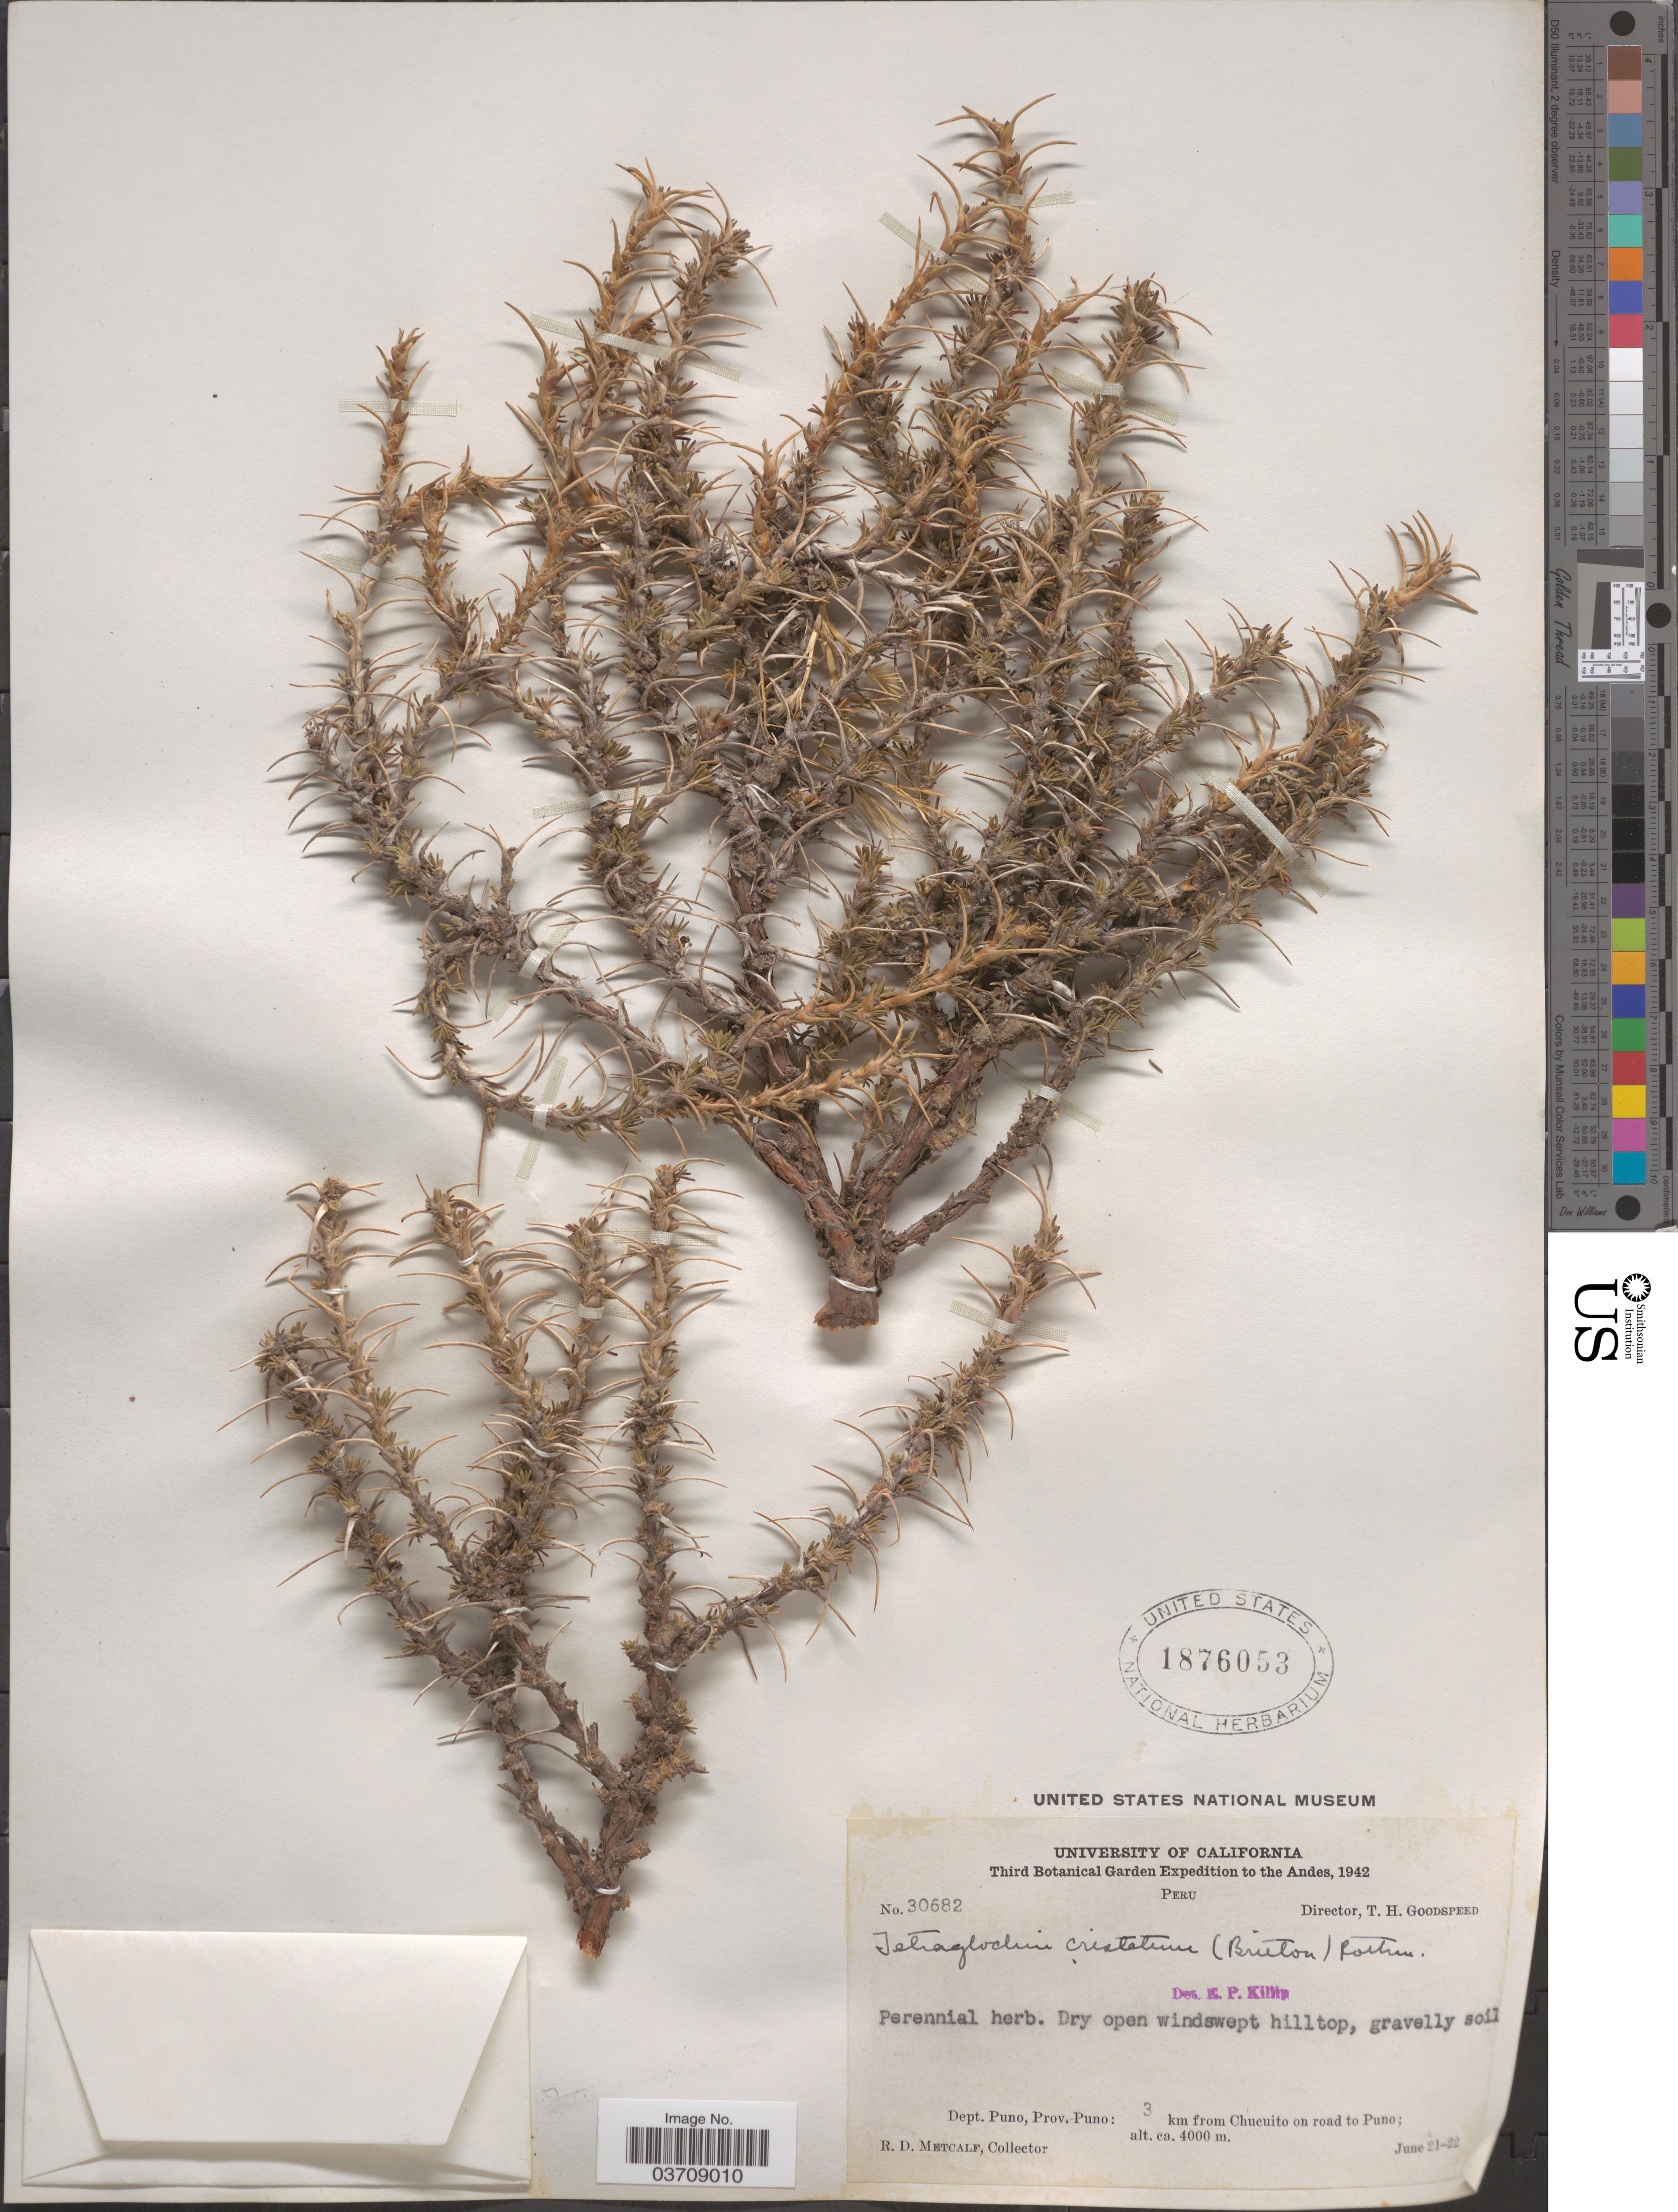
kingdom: Plantae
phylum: Tracheophyta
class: Magnoliopsida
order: Rosales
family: Rosaceae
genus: Tetraglochin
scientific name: Tetraglochin cristatum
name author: Rothm.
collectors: R. D. Metcalf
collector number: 30682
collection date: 1942-06-21/1942-06-22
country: Peru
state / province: Puno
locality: The Andes. Dept. Puno: 3 km from Chucuito on road to Puno.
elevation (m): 4000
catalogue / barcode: US 1876053